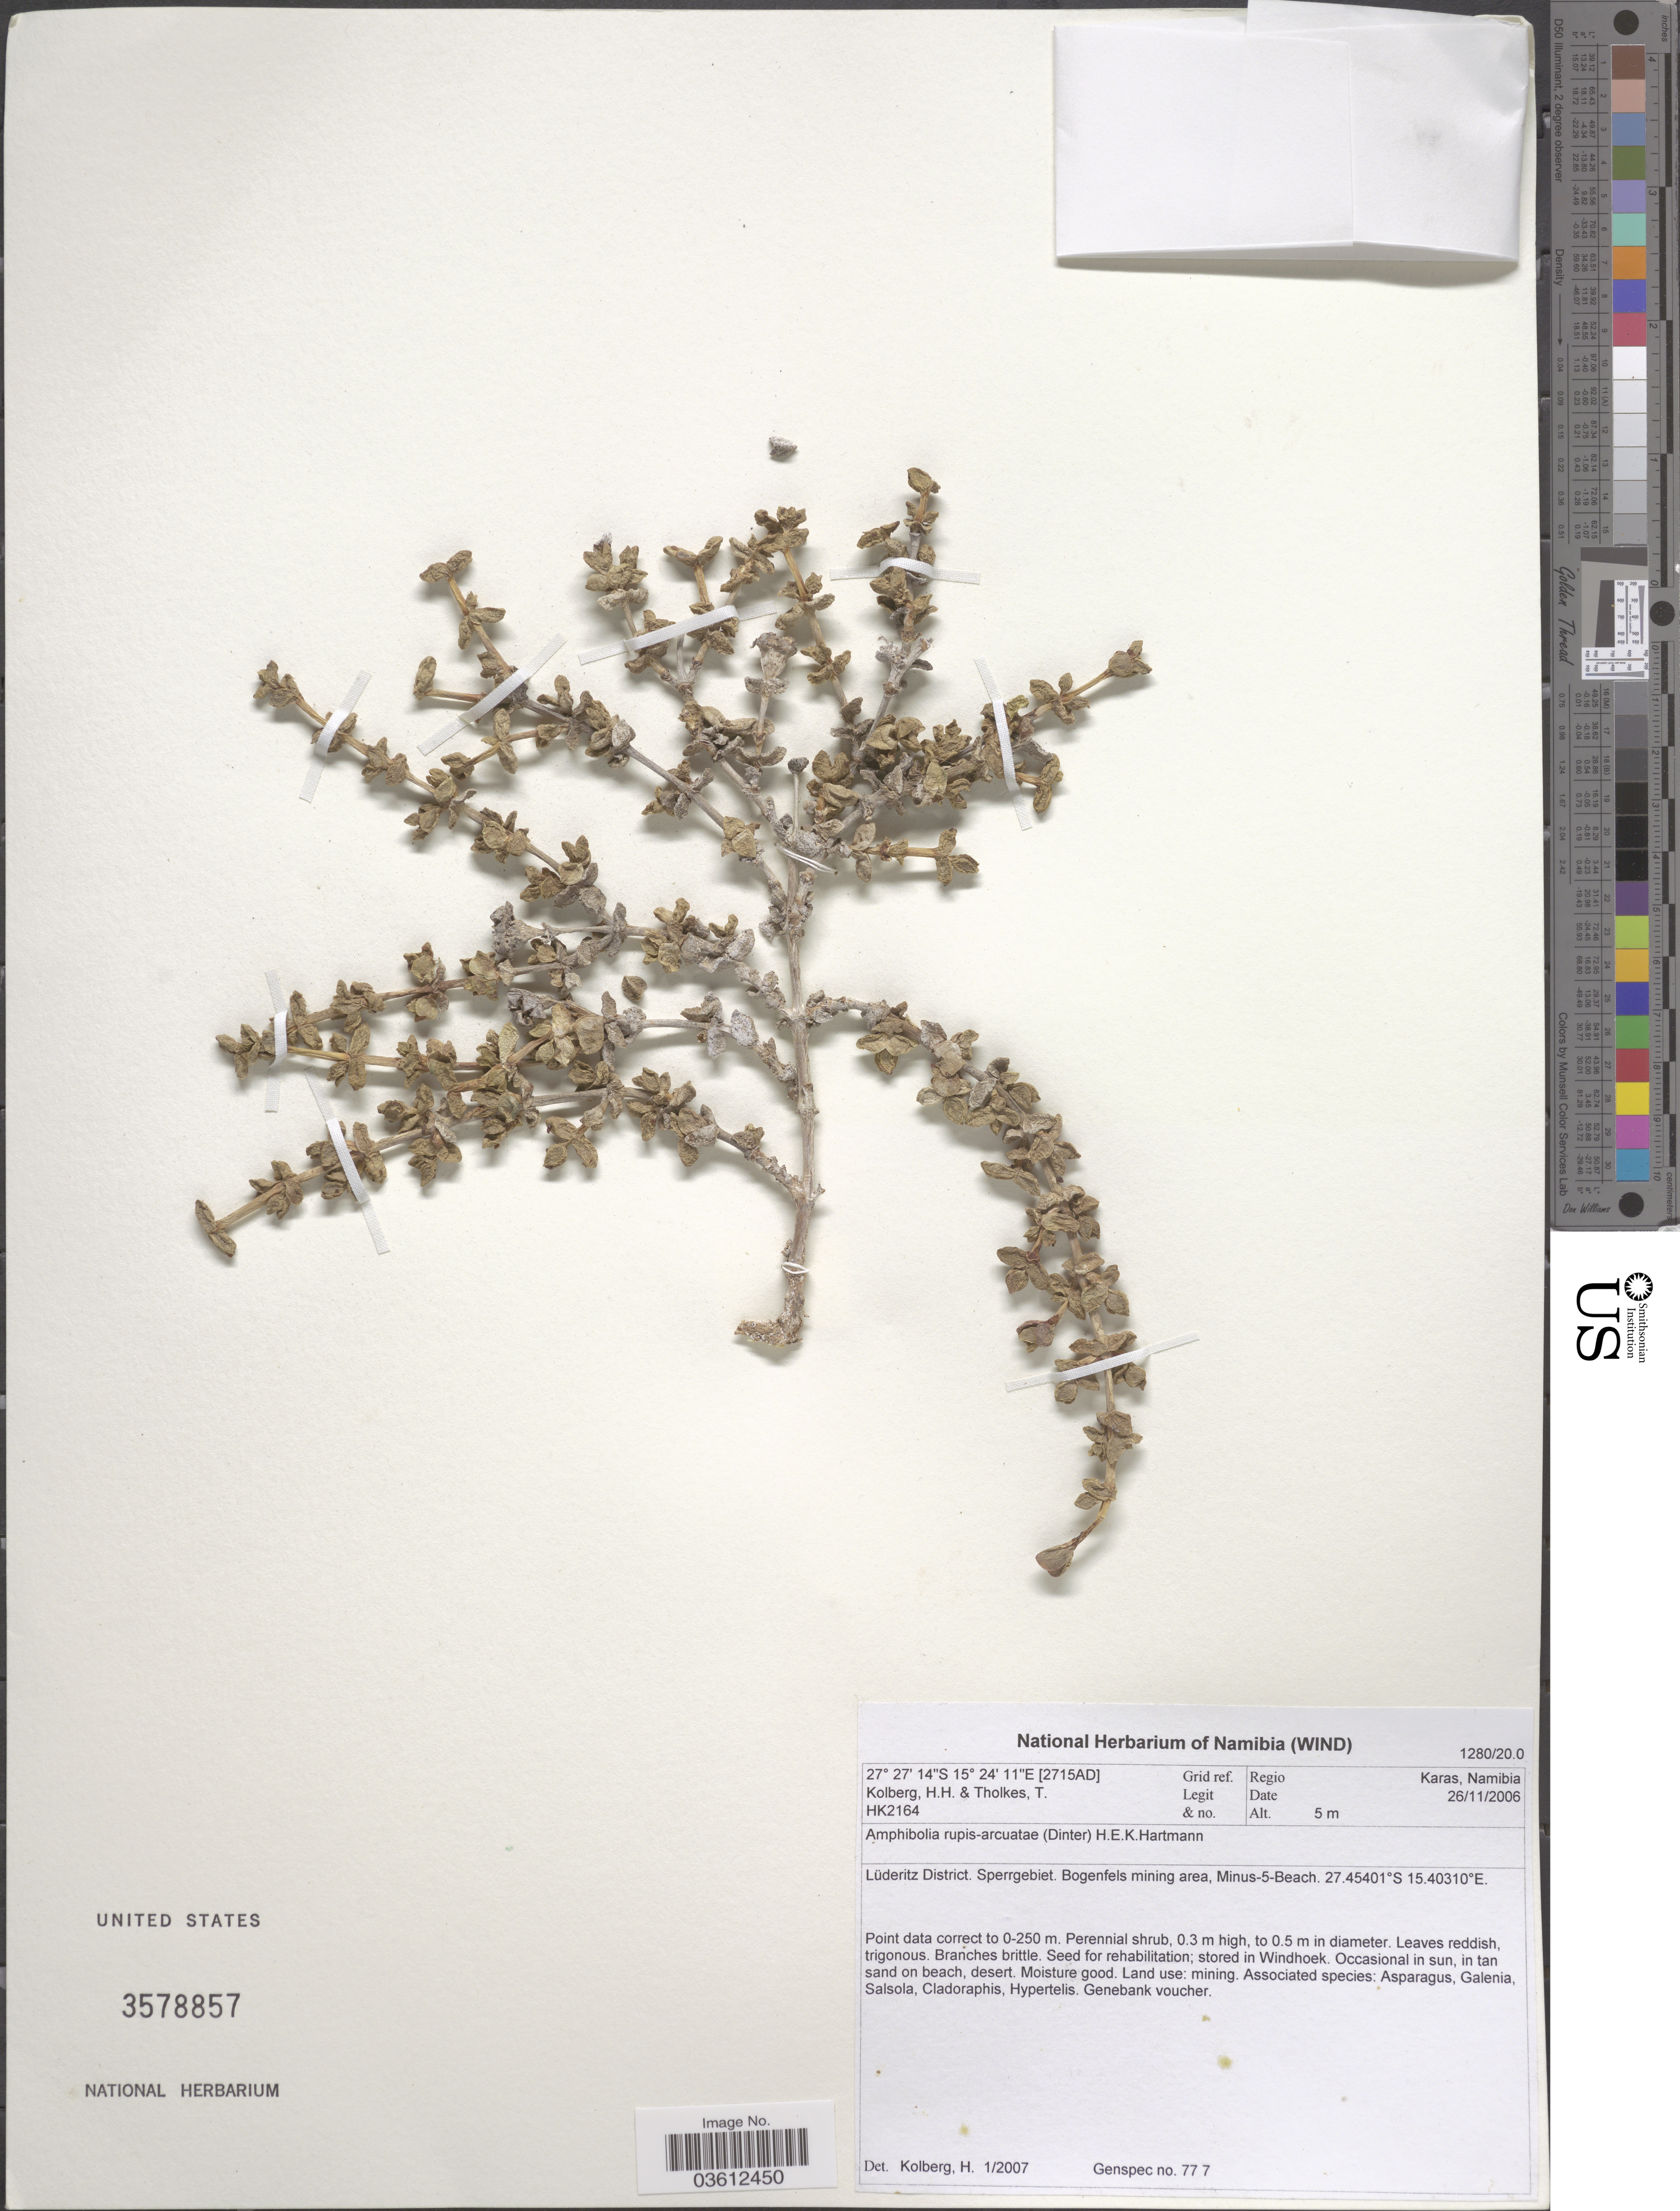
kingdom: Plantae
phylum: Tracheophyta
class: Magnoliopsida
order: Caryophyllales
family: Aizoaceae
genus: Amphibolia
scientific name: Amphibolia rupis-arcuatae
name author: H.E.K. Hartmann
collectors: H. H. Kolberg & T. Tholkes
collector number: HK2164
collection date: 2006-11-26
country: Namibia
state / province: Karas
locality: Grid ref. [2715AD]. Regio Karas. Lüderitz District. Sperrgebiet. Bogenfels mining area, Minus-5-Beach.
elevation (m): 5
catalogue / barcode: US 3578857